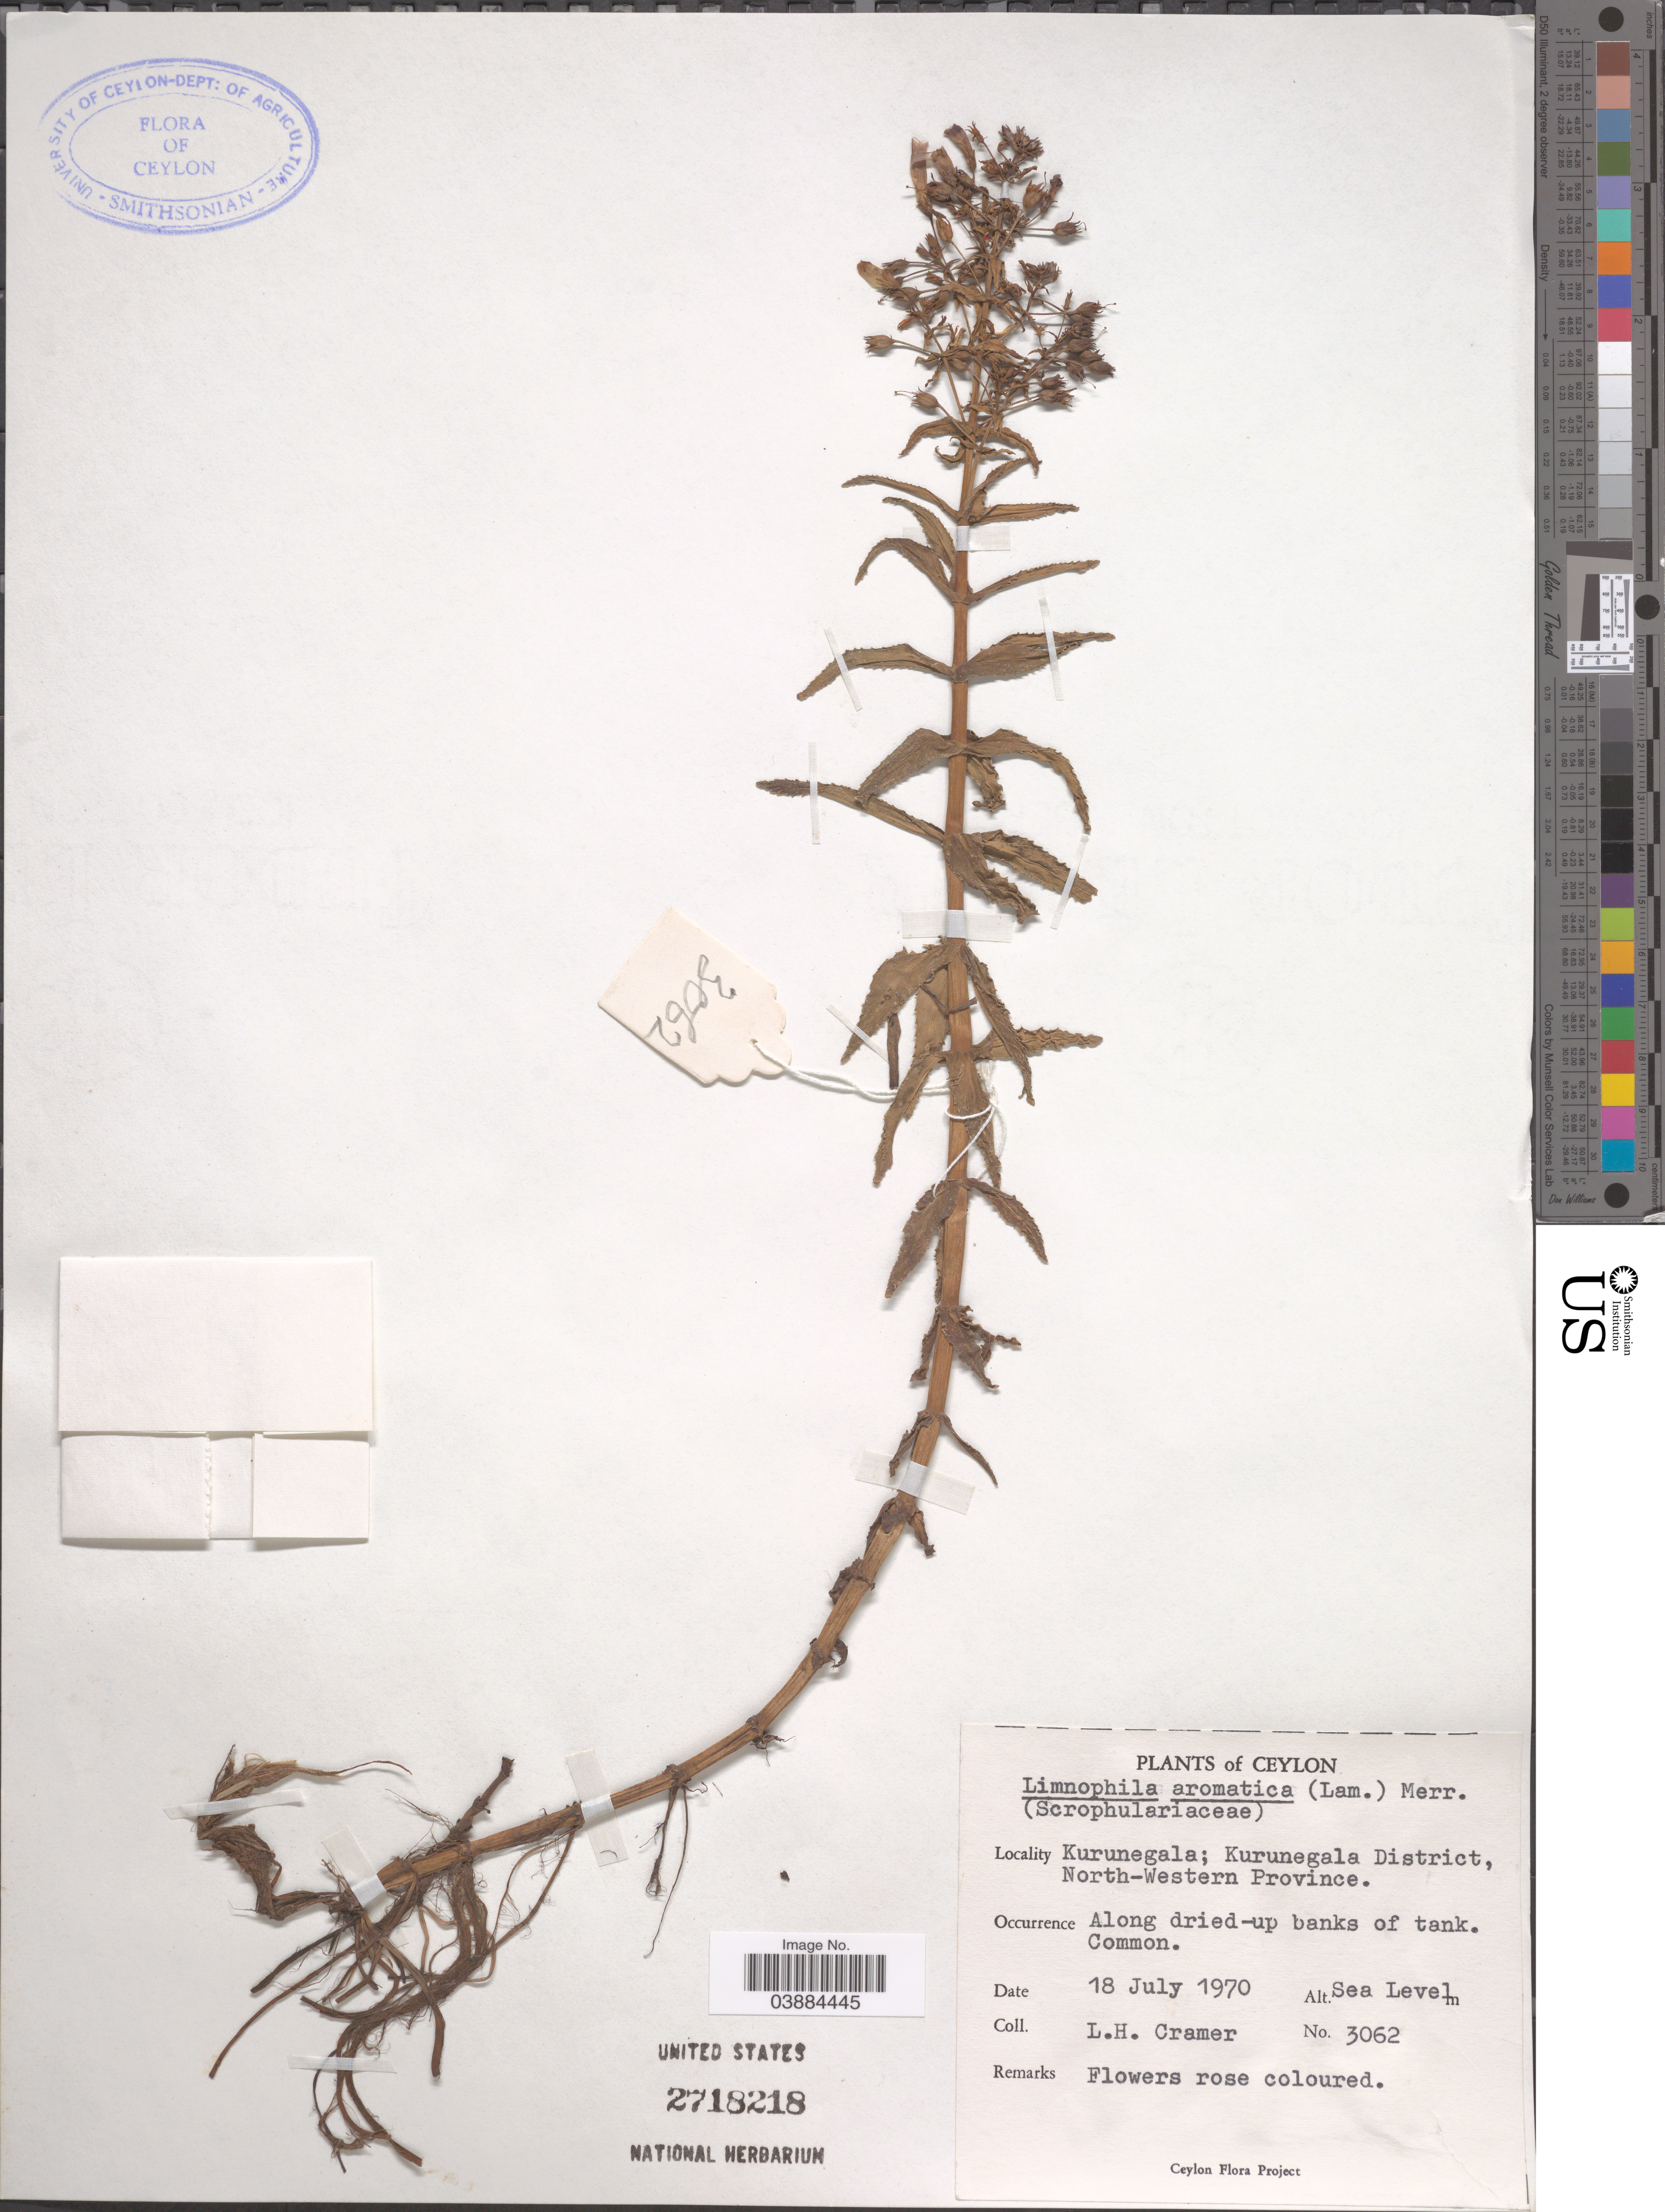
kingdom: Plantae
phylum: Tracheophyta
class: Magnoliopsida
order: Lamiales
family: Plantaginaceae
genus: Limnophila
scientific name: Limnophila aromatica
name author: (Lam.) Merr.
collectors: L. H. Cramer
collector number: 3062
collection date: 1970-07-18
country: Sri Lanka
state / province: North Western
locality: Ceylon. Kurunegala; Kurunegala District.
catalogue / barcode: US 2718218